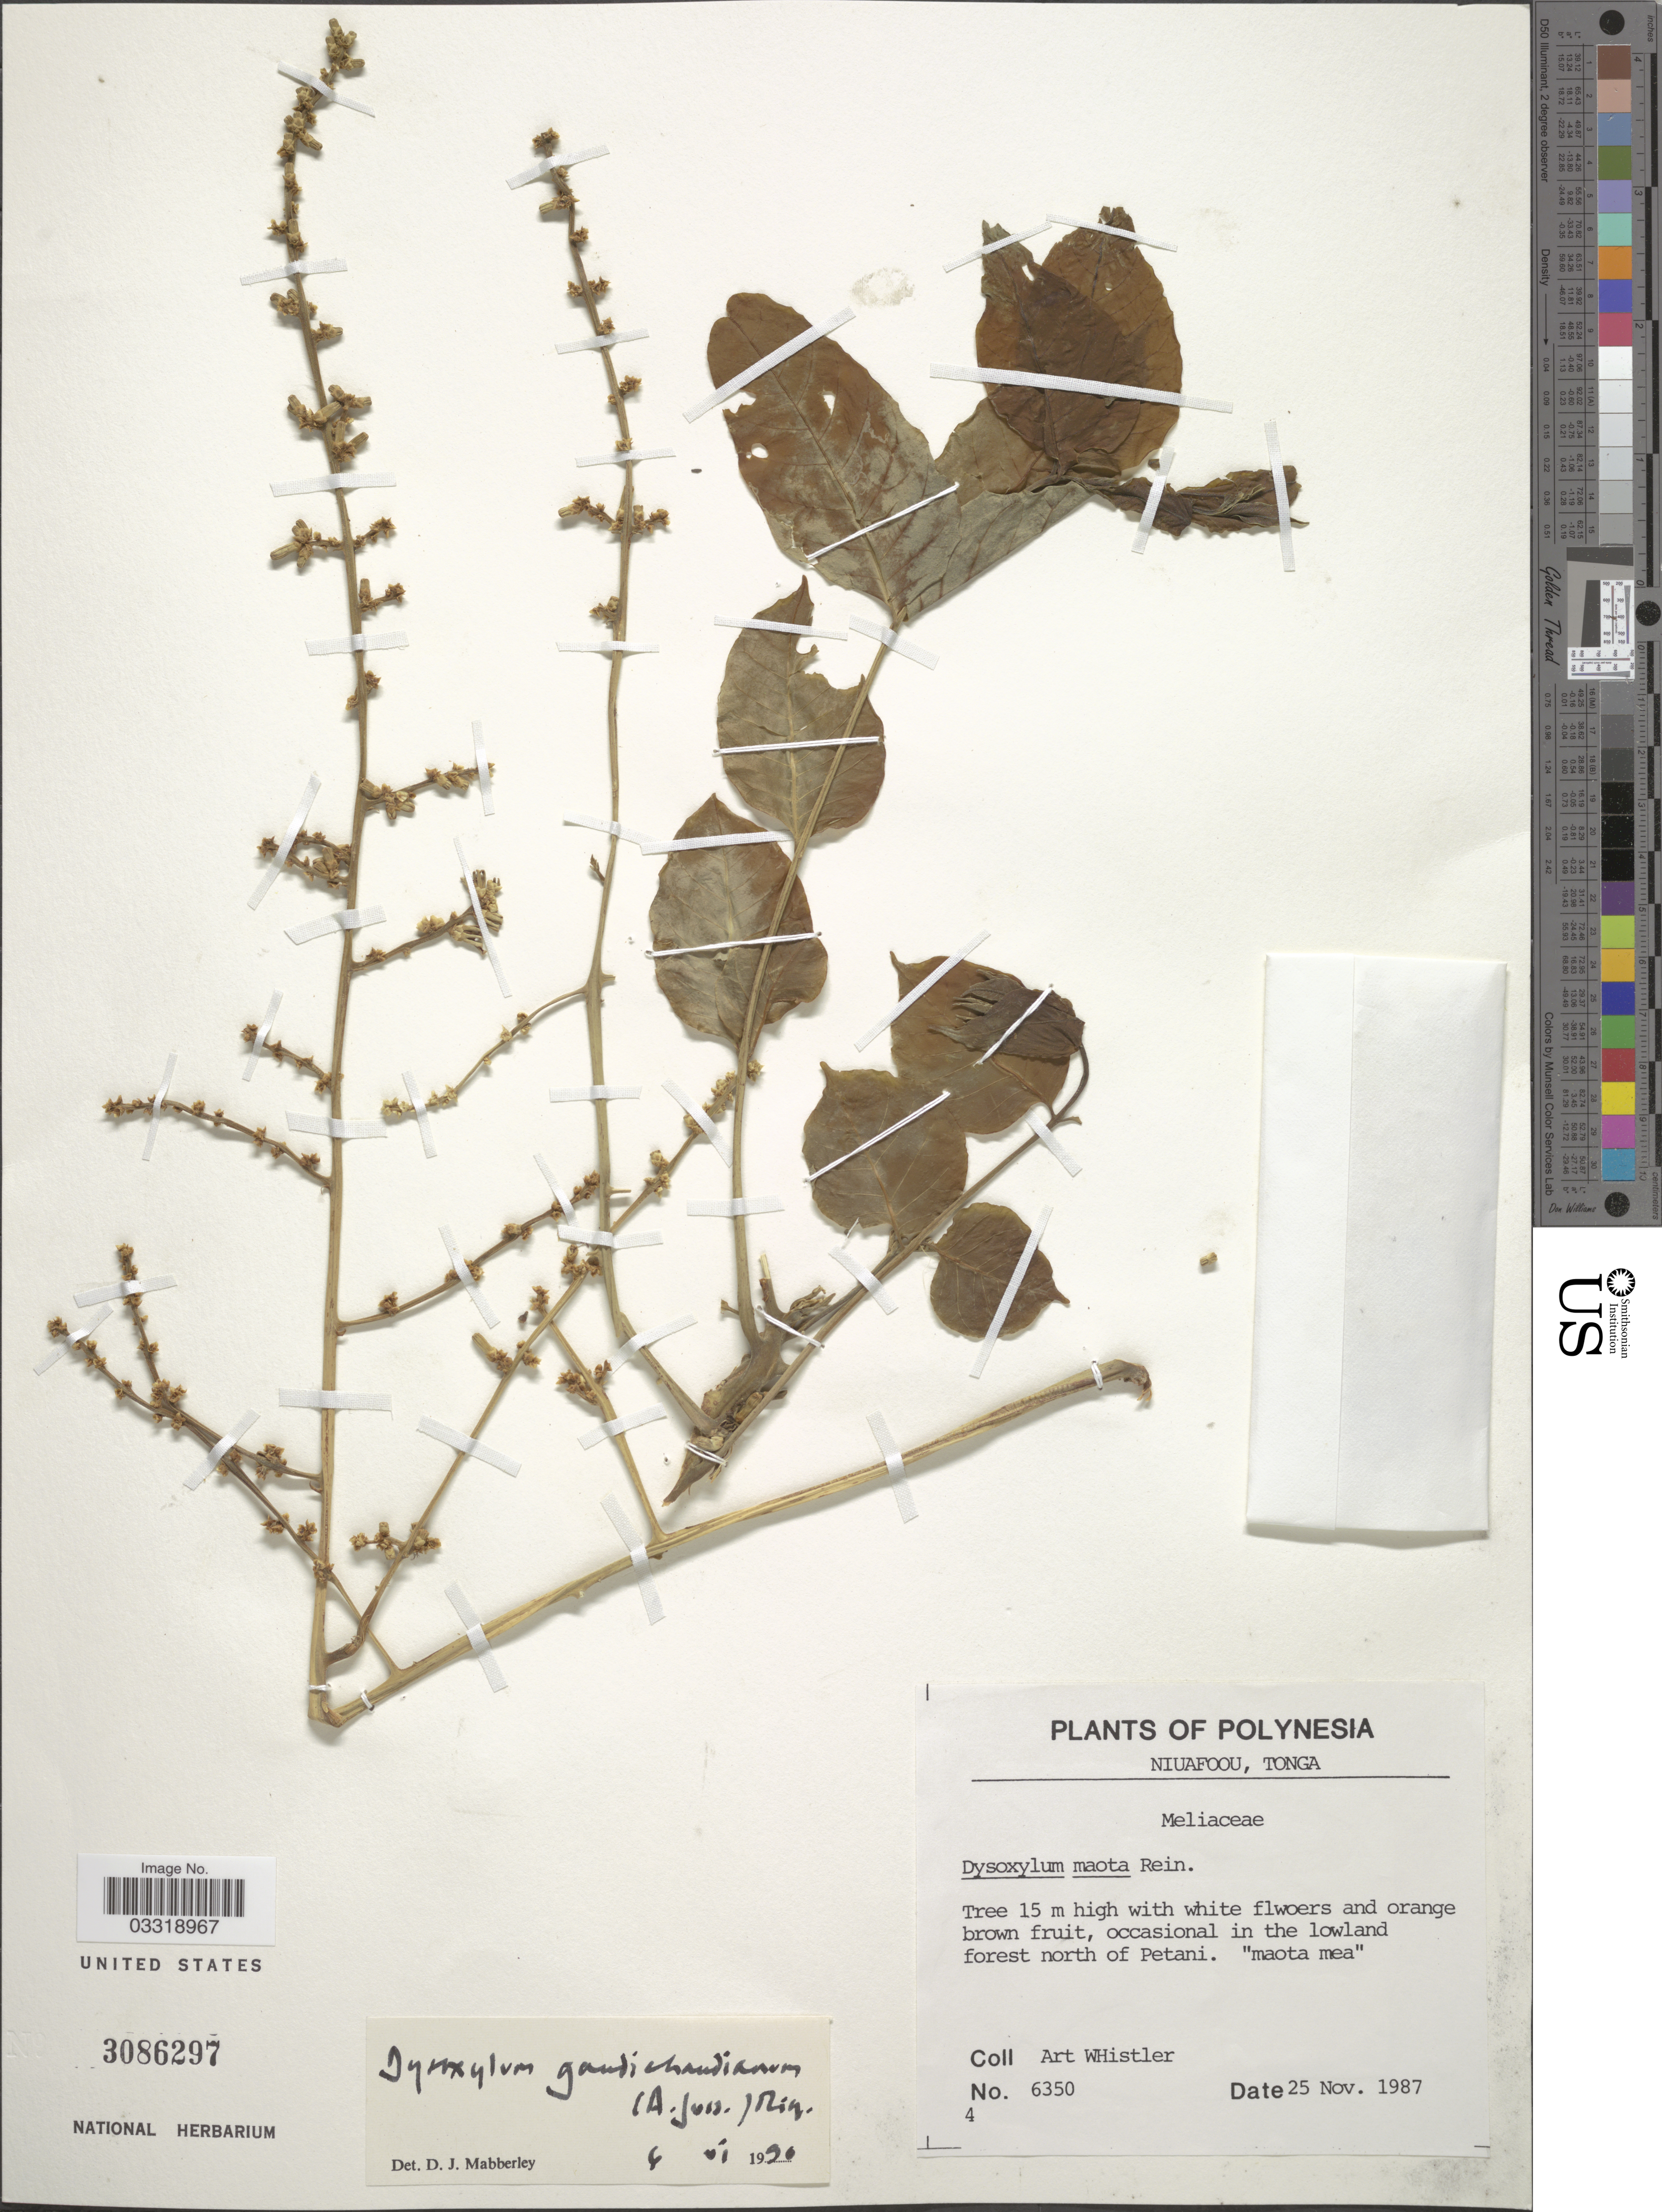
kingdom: Plantae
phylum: Tracheophyta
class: Magnoliopsida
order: Sapindales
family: Meliaceae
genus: Didymocheton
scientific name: Didymocheton gaudichaudianus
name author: A. Juss.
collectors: A. Whistler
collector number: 6350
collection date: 1987-11-25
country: Tonga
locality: Polynesia. Niuafoou. North of Petani.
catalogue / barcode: US 3086297